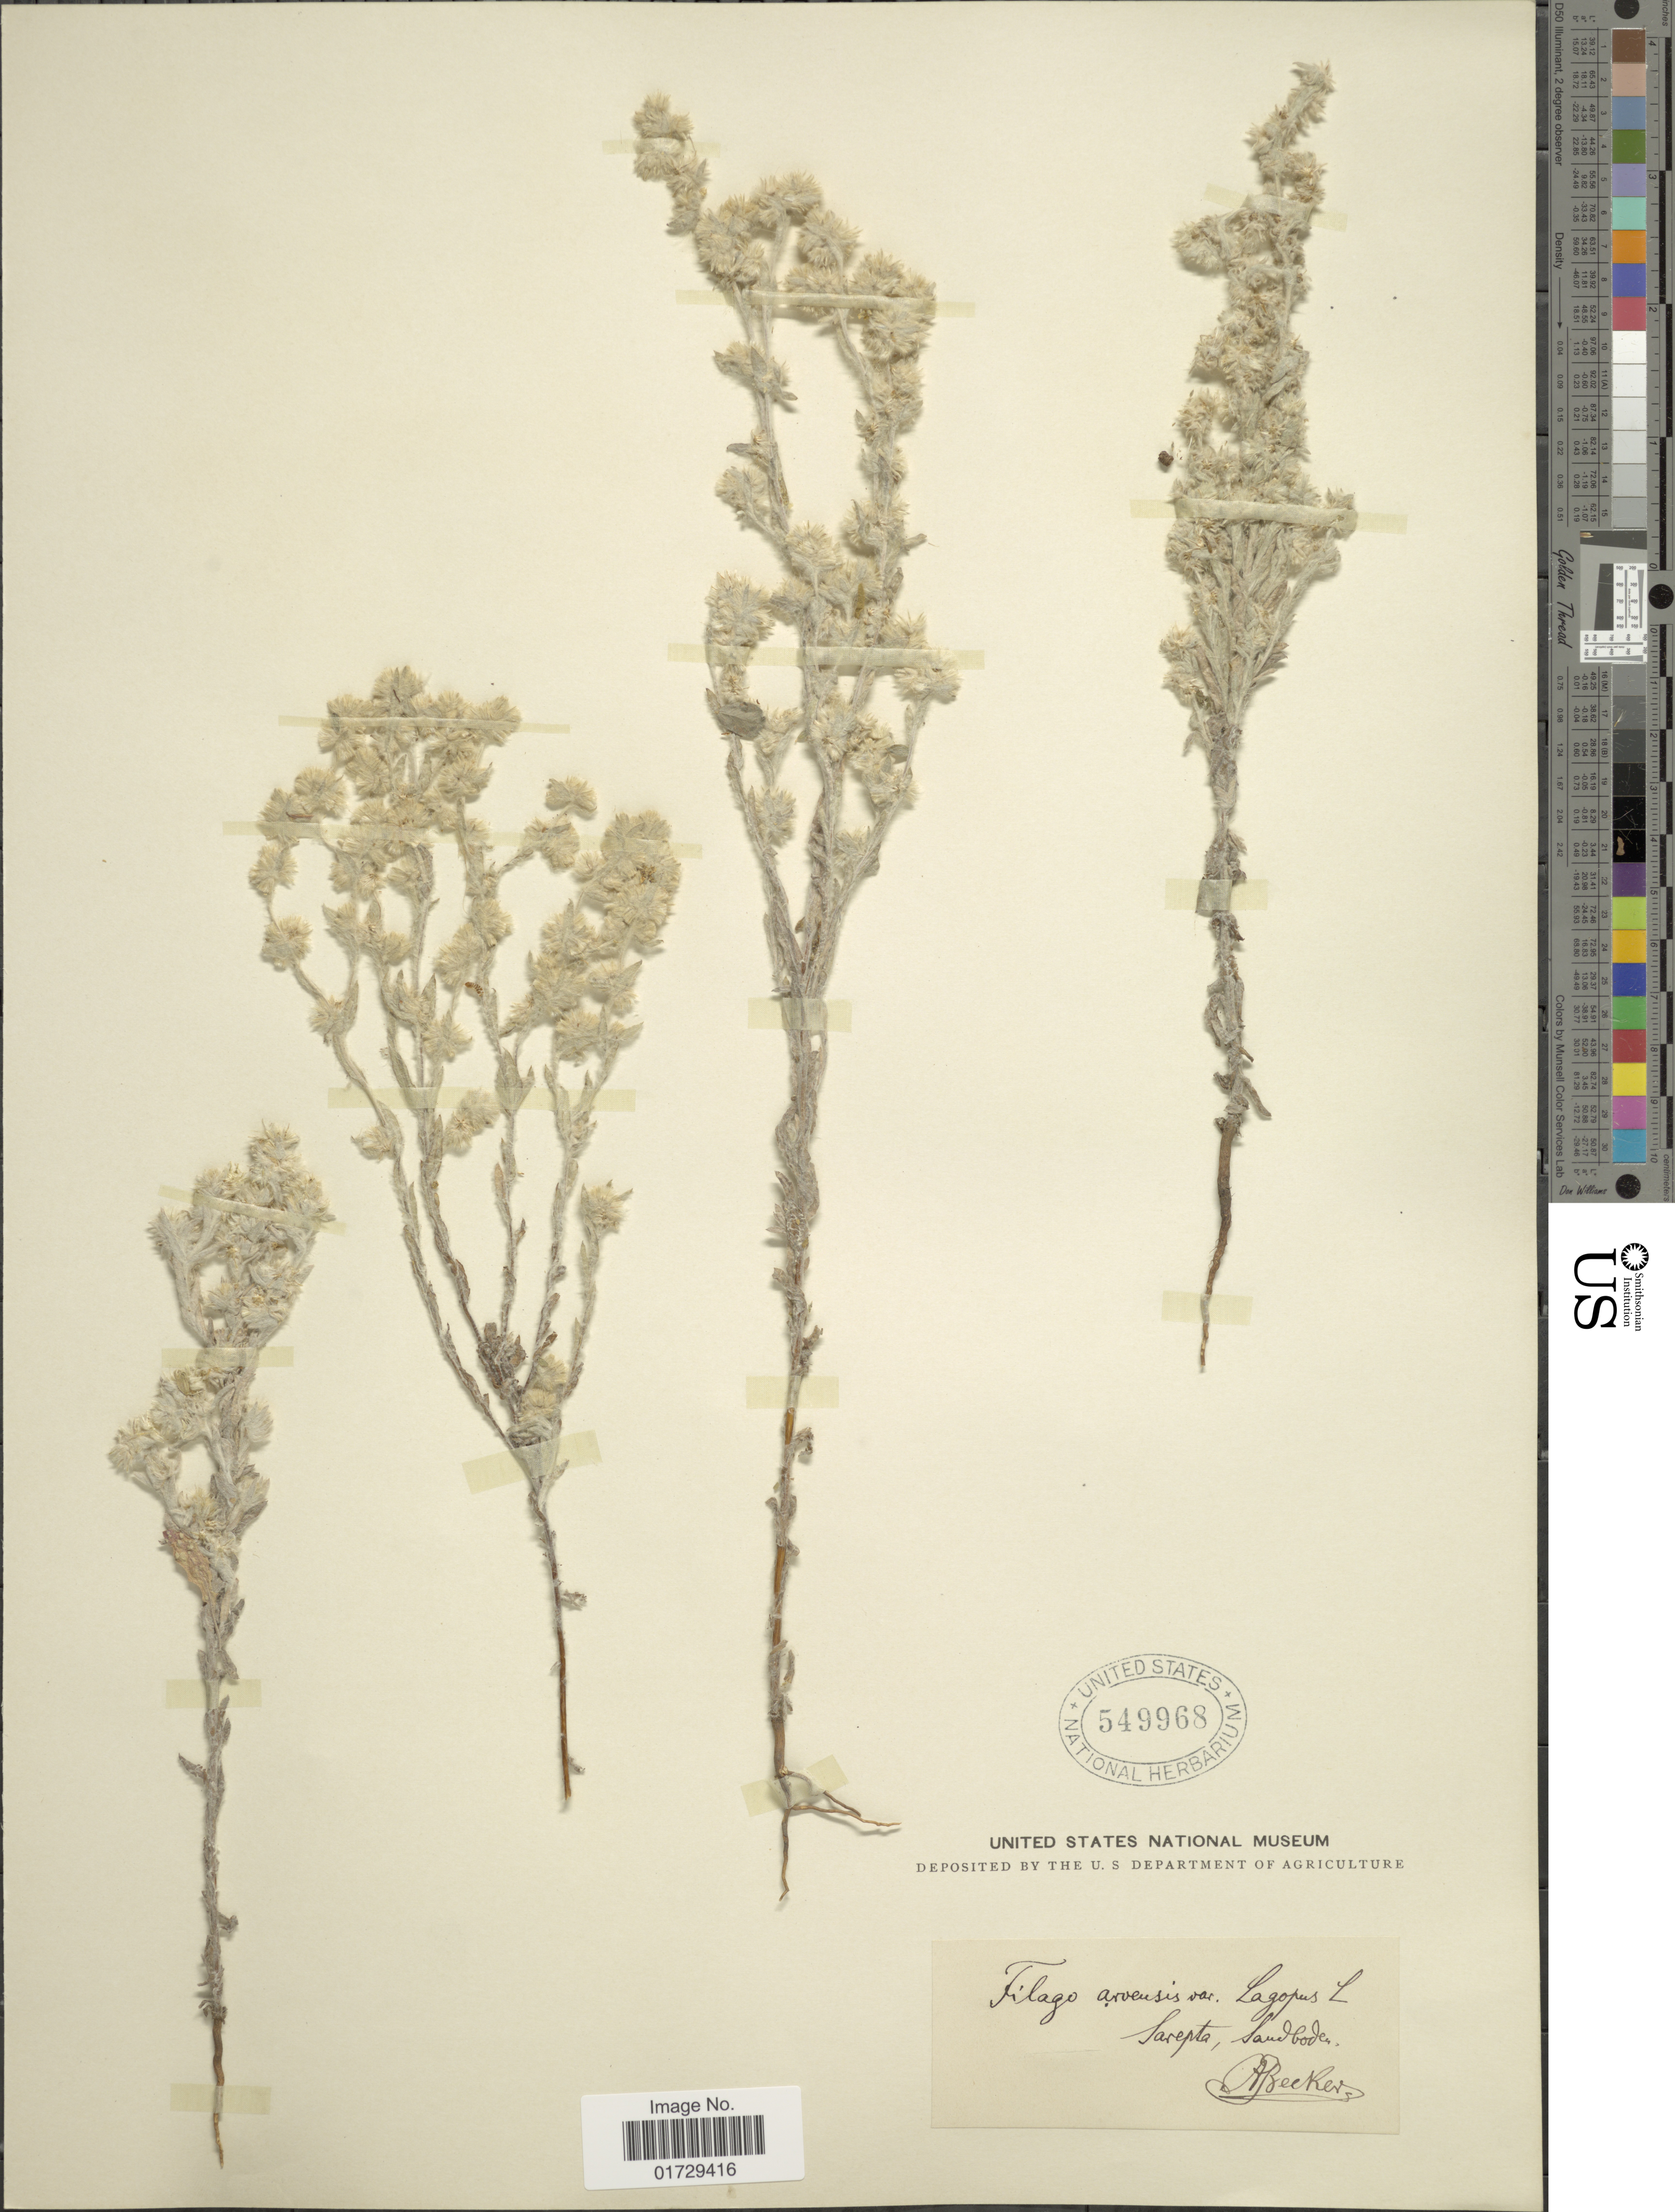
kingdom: Plantae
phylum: Tracheophyta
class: Magnoliopsida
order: Asterales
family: Asteraceae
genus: Filago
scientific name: Filago arvensis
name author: L.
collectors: A. Becker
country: Russian Federation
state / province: Volgograd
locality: Sarepta, Sandboden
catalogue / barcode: US 549968